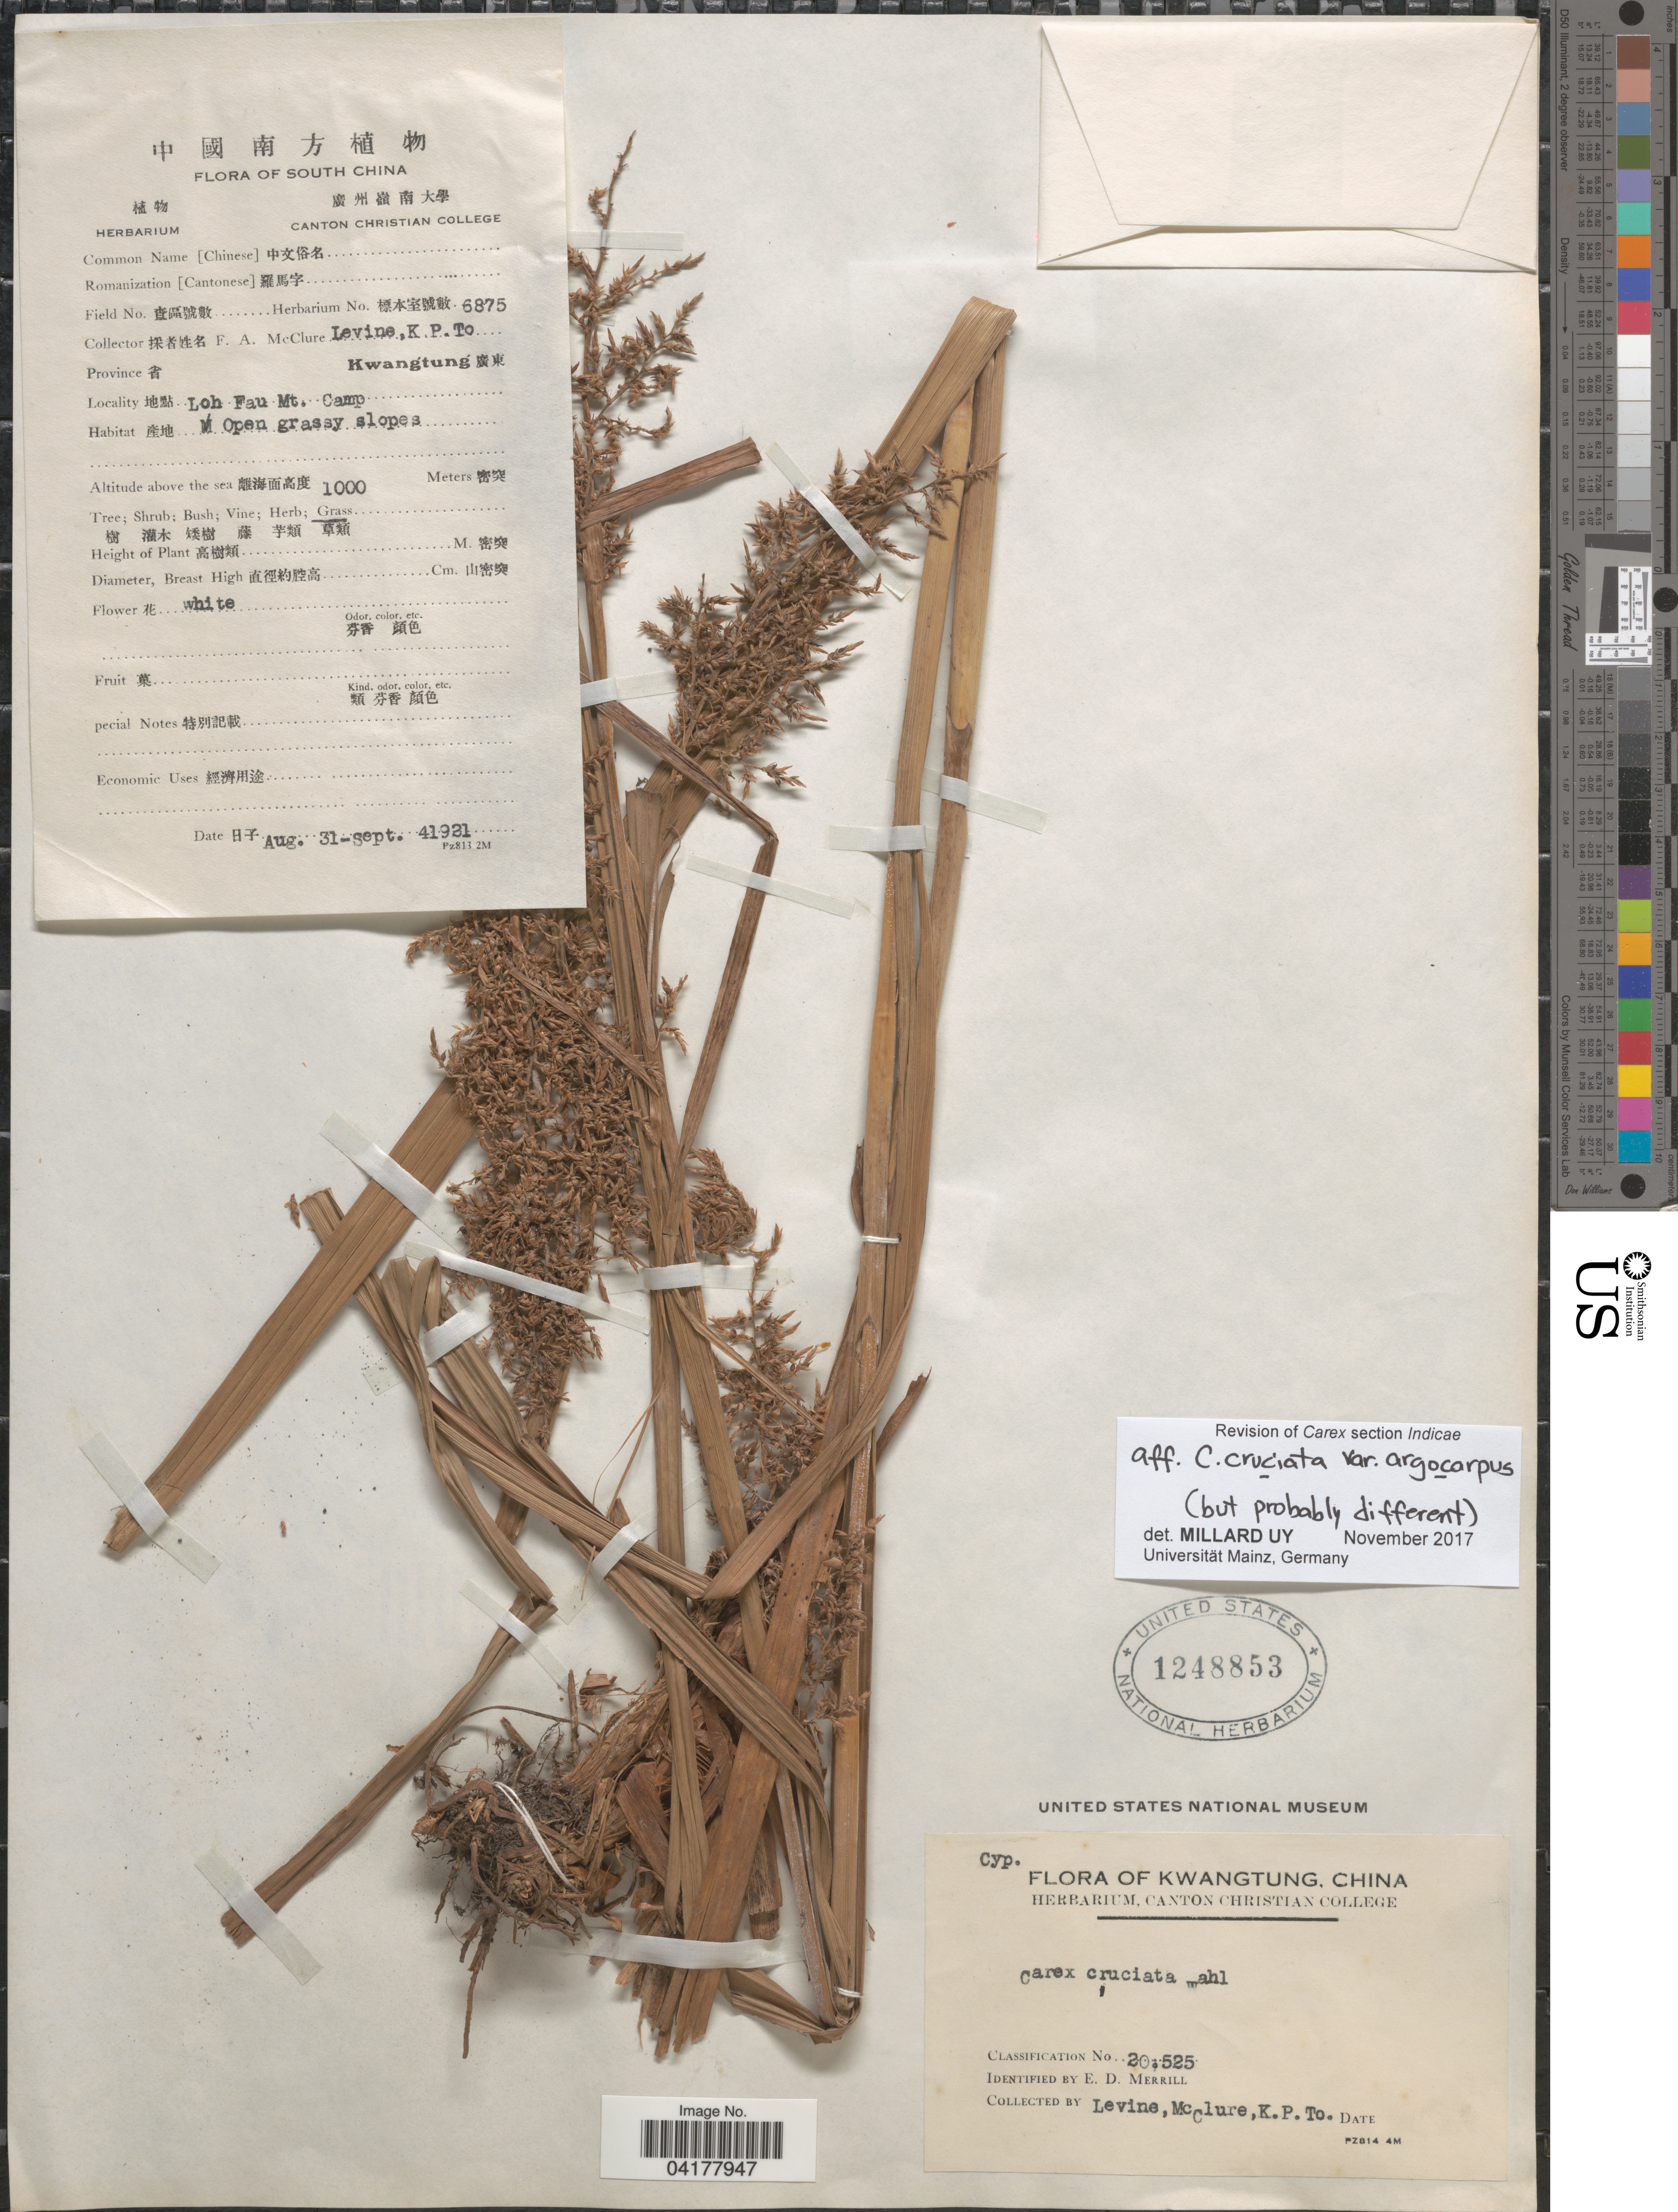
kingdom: Plantae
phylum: Tracheophyta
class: Liliopsida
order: Poales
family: Cyperaceae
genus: Carex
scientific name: Carex cruciata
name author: Wahlenb.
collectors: F. A. McClure, -. Levine & K. To.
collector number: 6875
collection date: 1921-08-31/1921-09-04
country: China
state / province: Guangdong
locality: South China. Province Kwangtung. Loh Fau Mt. Camp.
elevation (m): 1000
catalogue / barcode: US 1248853